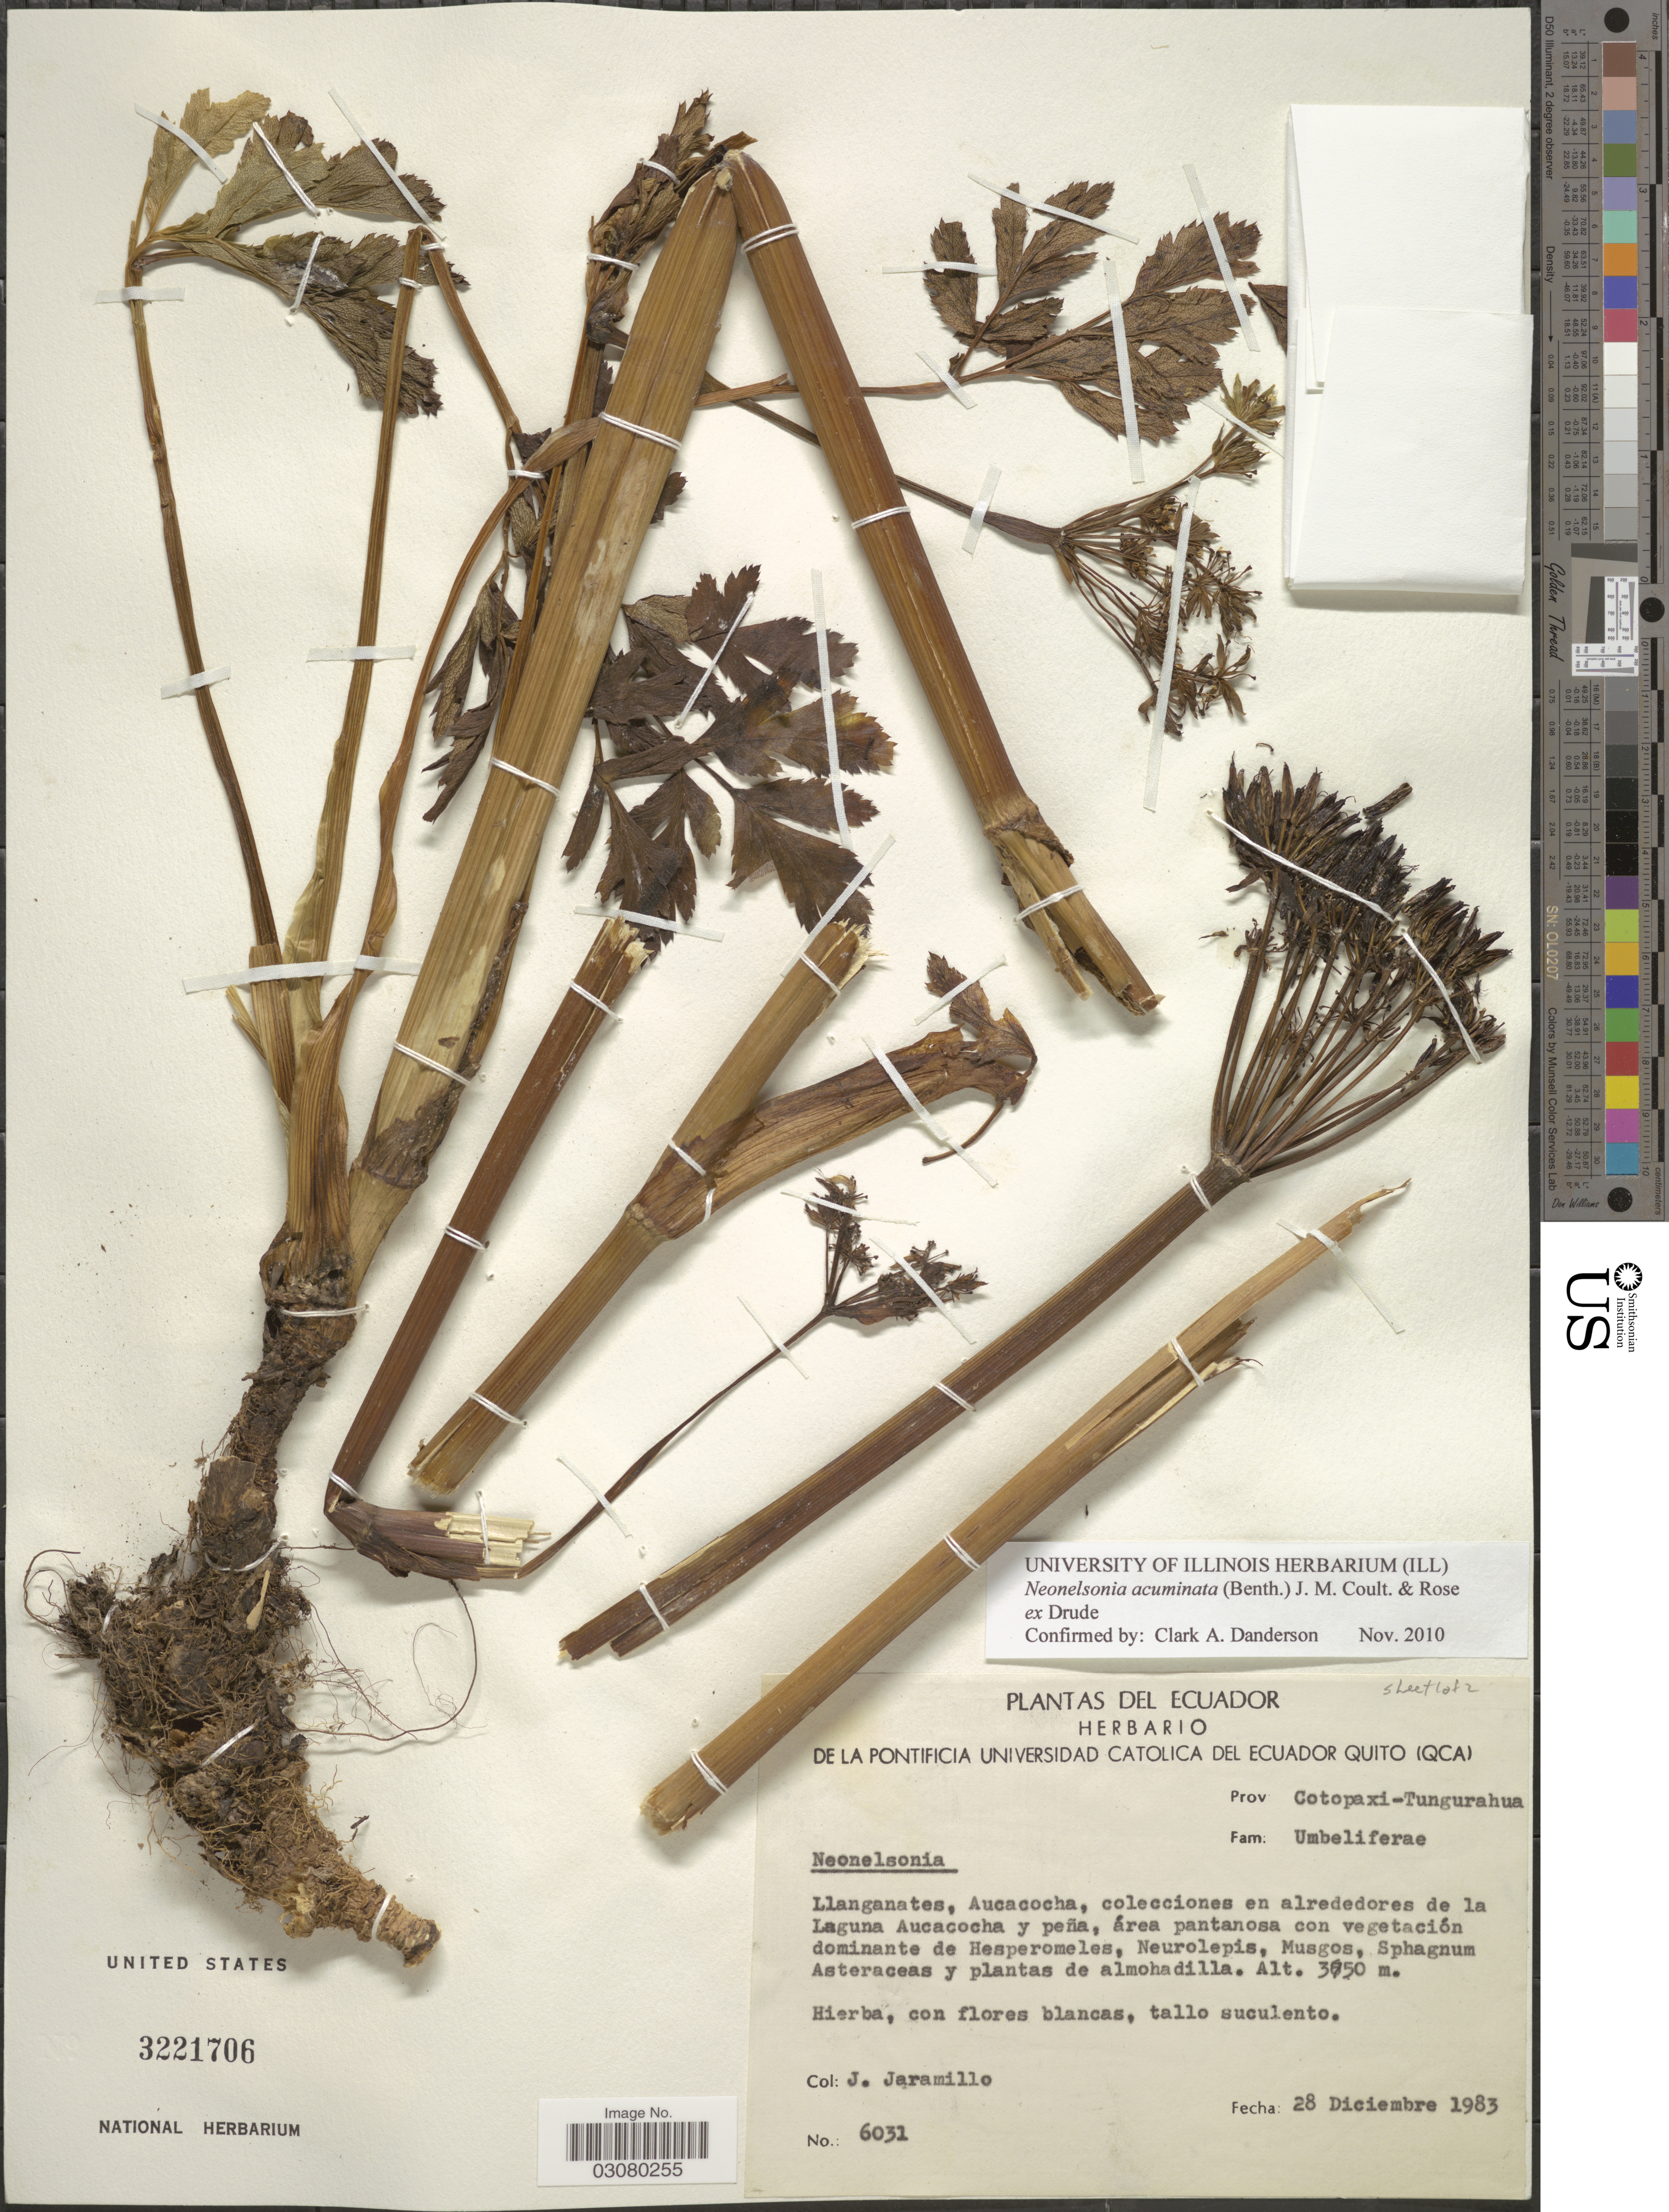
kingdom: Plantae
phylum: Tracheophyta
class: Magnoliopsida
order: Apiales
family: Apiaceae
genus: Neonelsonia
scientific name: Neonelsonia acuminata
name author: (Benth.) J.M. Coult. & Rose ex Drude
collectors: J. Jaramillo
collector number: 6031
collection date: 1983-12-28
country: Ecuador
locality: Prov. Cotopaxi-Tungurahua. Llanganates, Aucacocha, colecciones en alrededores de la Laguna Aucacocha y peña.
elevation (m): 3750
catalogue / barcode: US 3221706